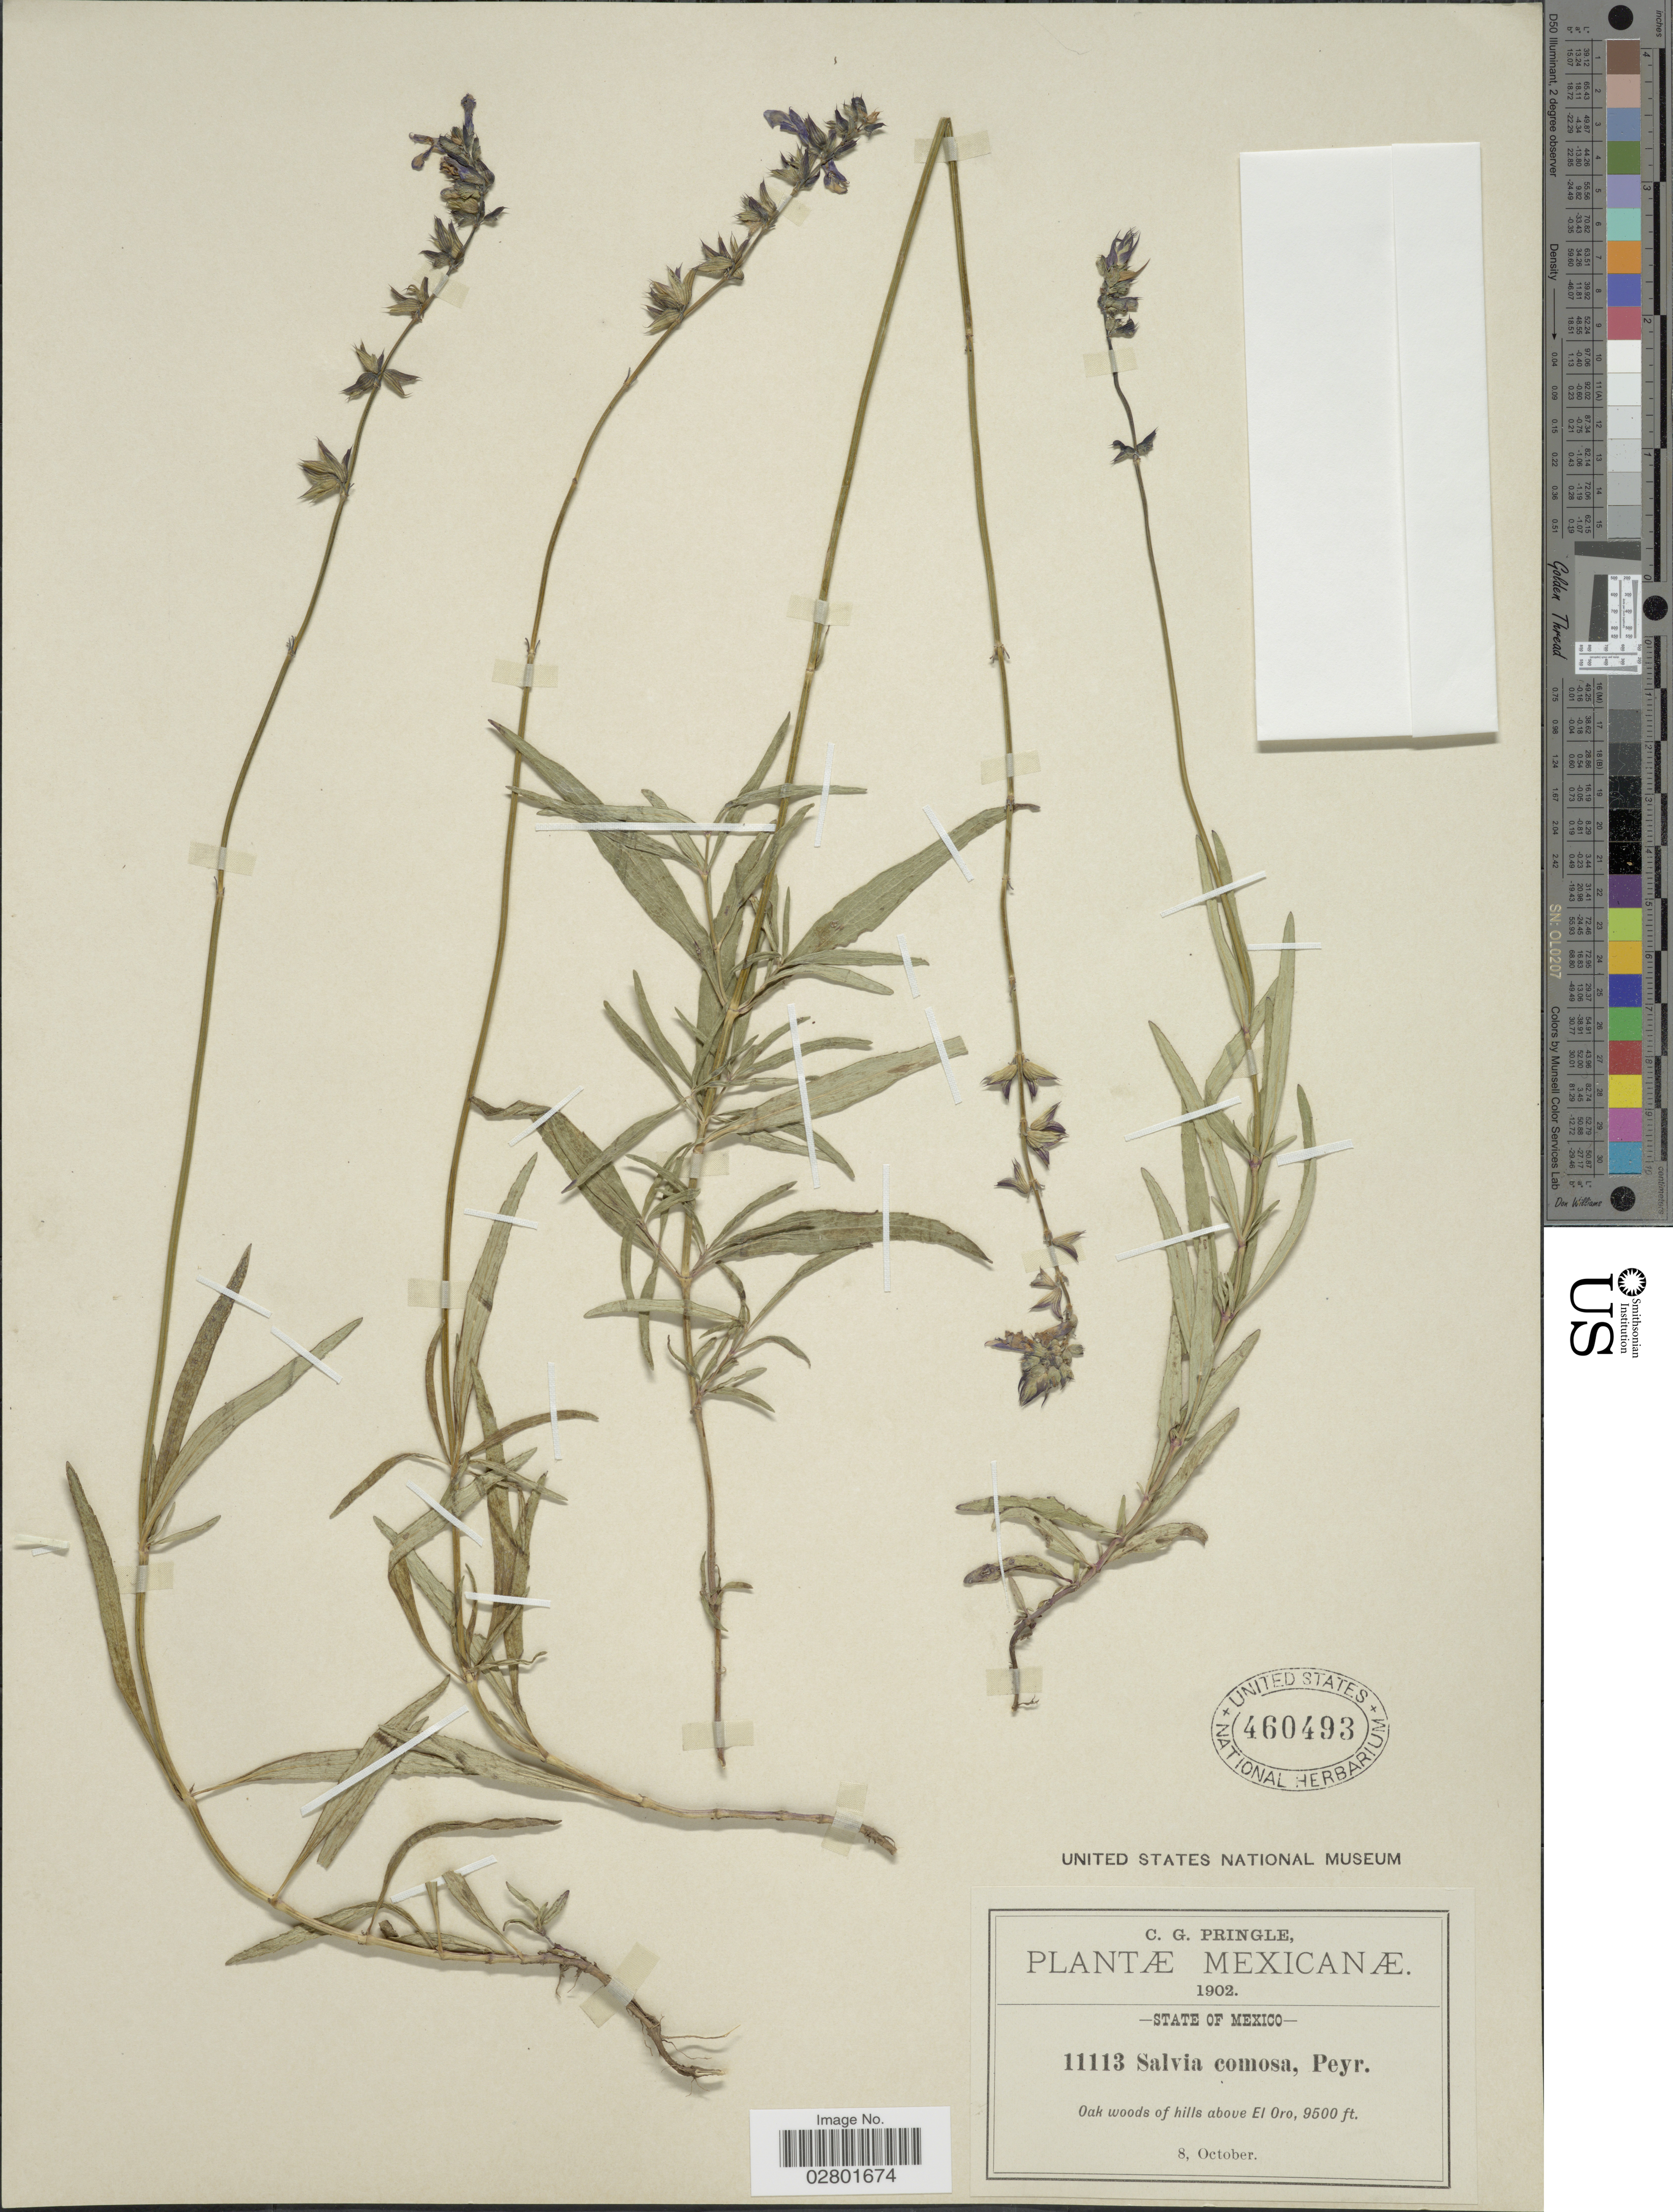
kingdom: Plantae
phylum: Tracheophyta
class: Magnoliopsida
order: Lamiales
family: Lamiaceae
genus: Salvia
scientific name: Salvia laevis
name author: Benth.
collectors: C. G. Pringle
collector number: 11113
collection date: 1902-10-08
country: Mexico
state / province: México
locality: Oak woods of hills above El Oro.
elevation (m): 2896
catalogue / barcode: US 460493